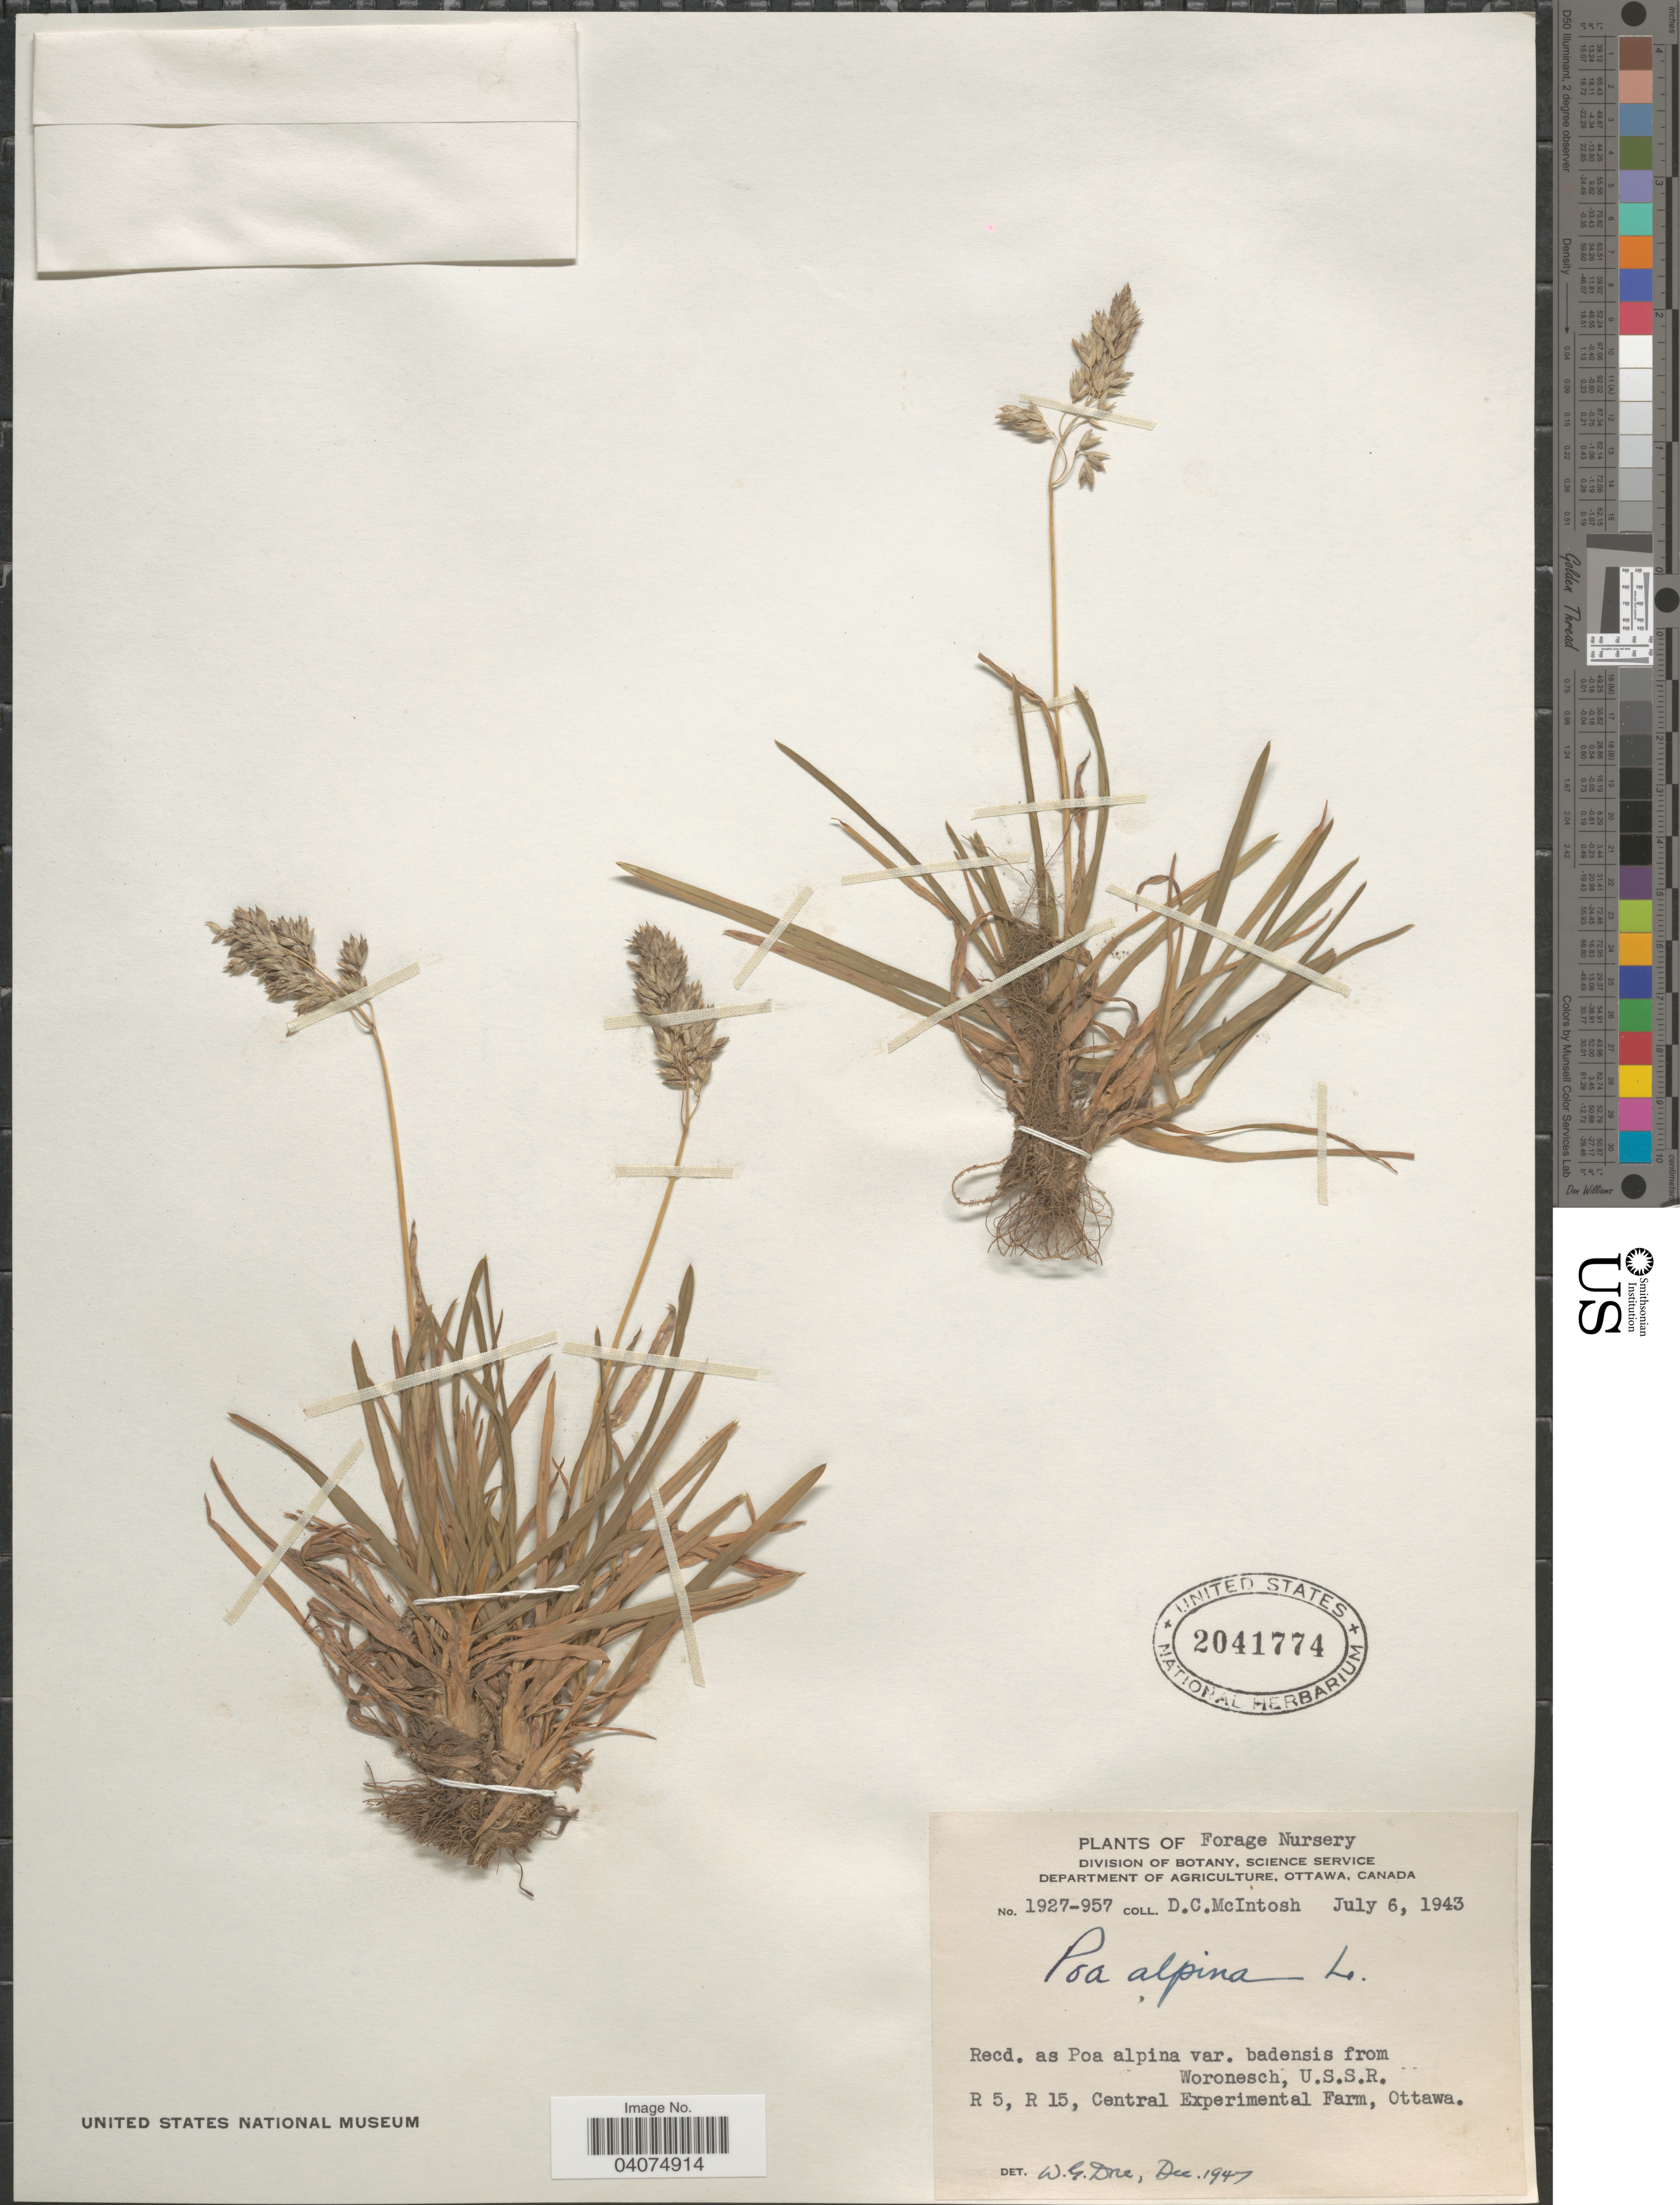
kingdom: Plantae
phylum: Tracheophyta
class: Liliopsida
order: Poales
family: Poaceae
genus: Poa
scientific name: Poa alpina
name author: L.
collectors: D. McIntosh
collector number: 1927-957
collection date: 1943-07-06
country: Canada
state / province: Ontario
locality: Forage Nursery. R 5, R 15, Central Experiment Farm, Ottawa.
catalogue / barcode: US 2041774